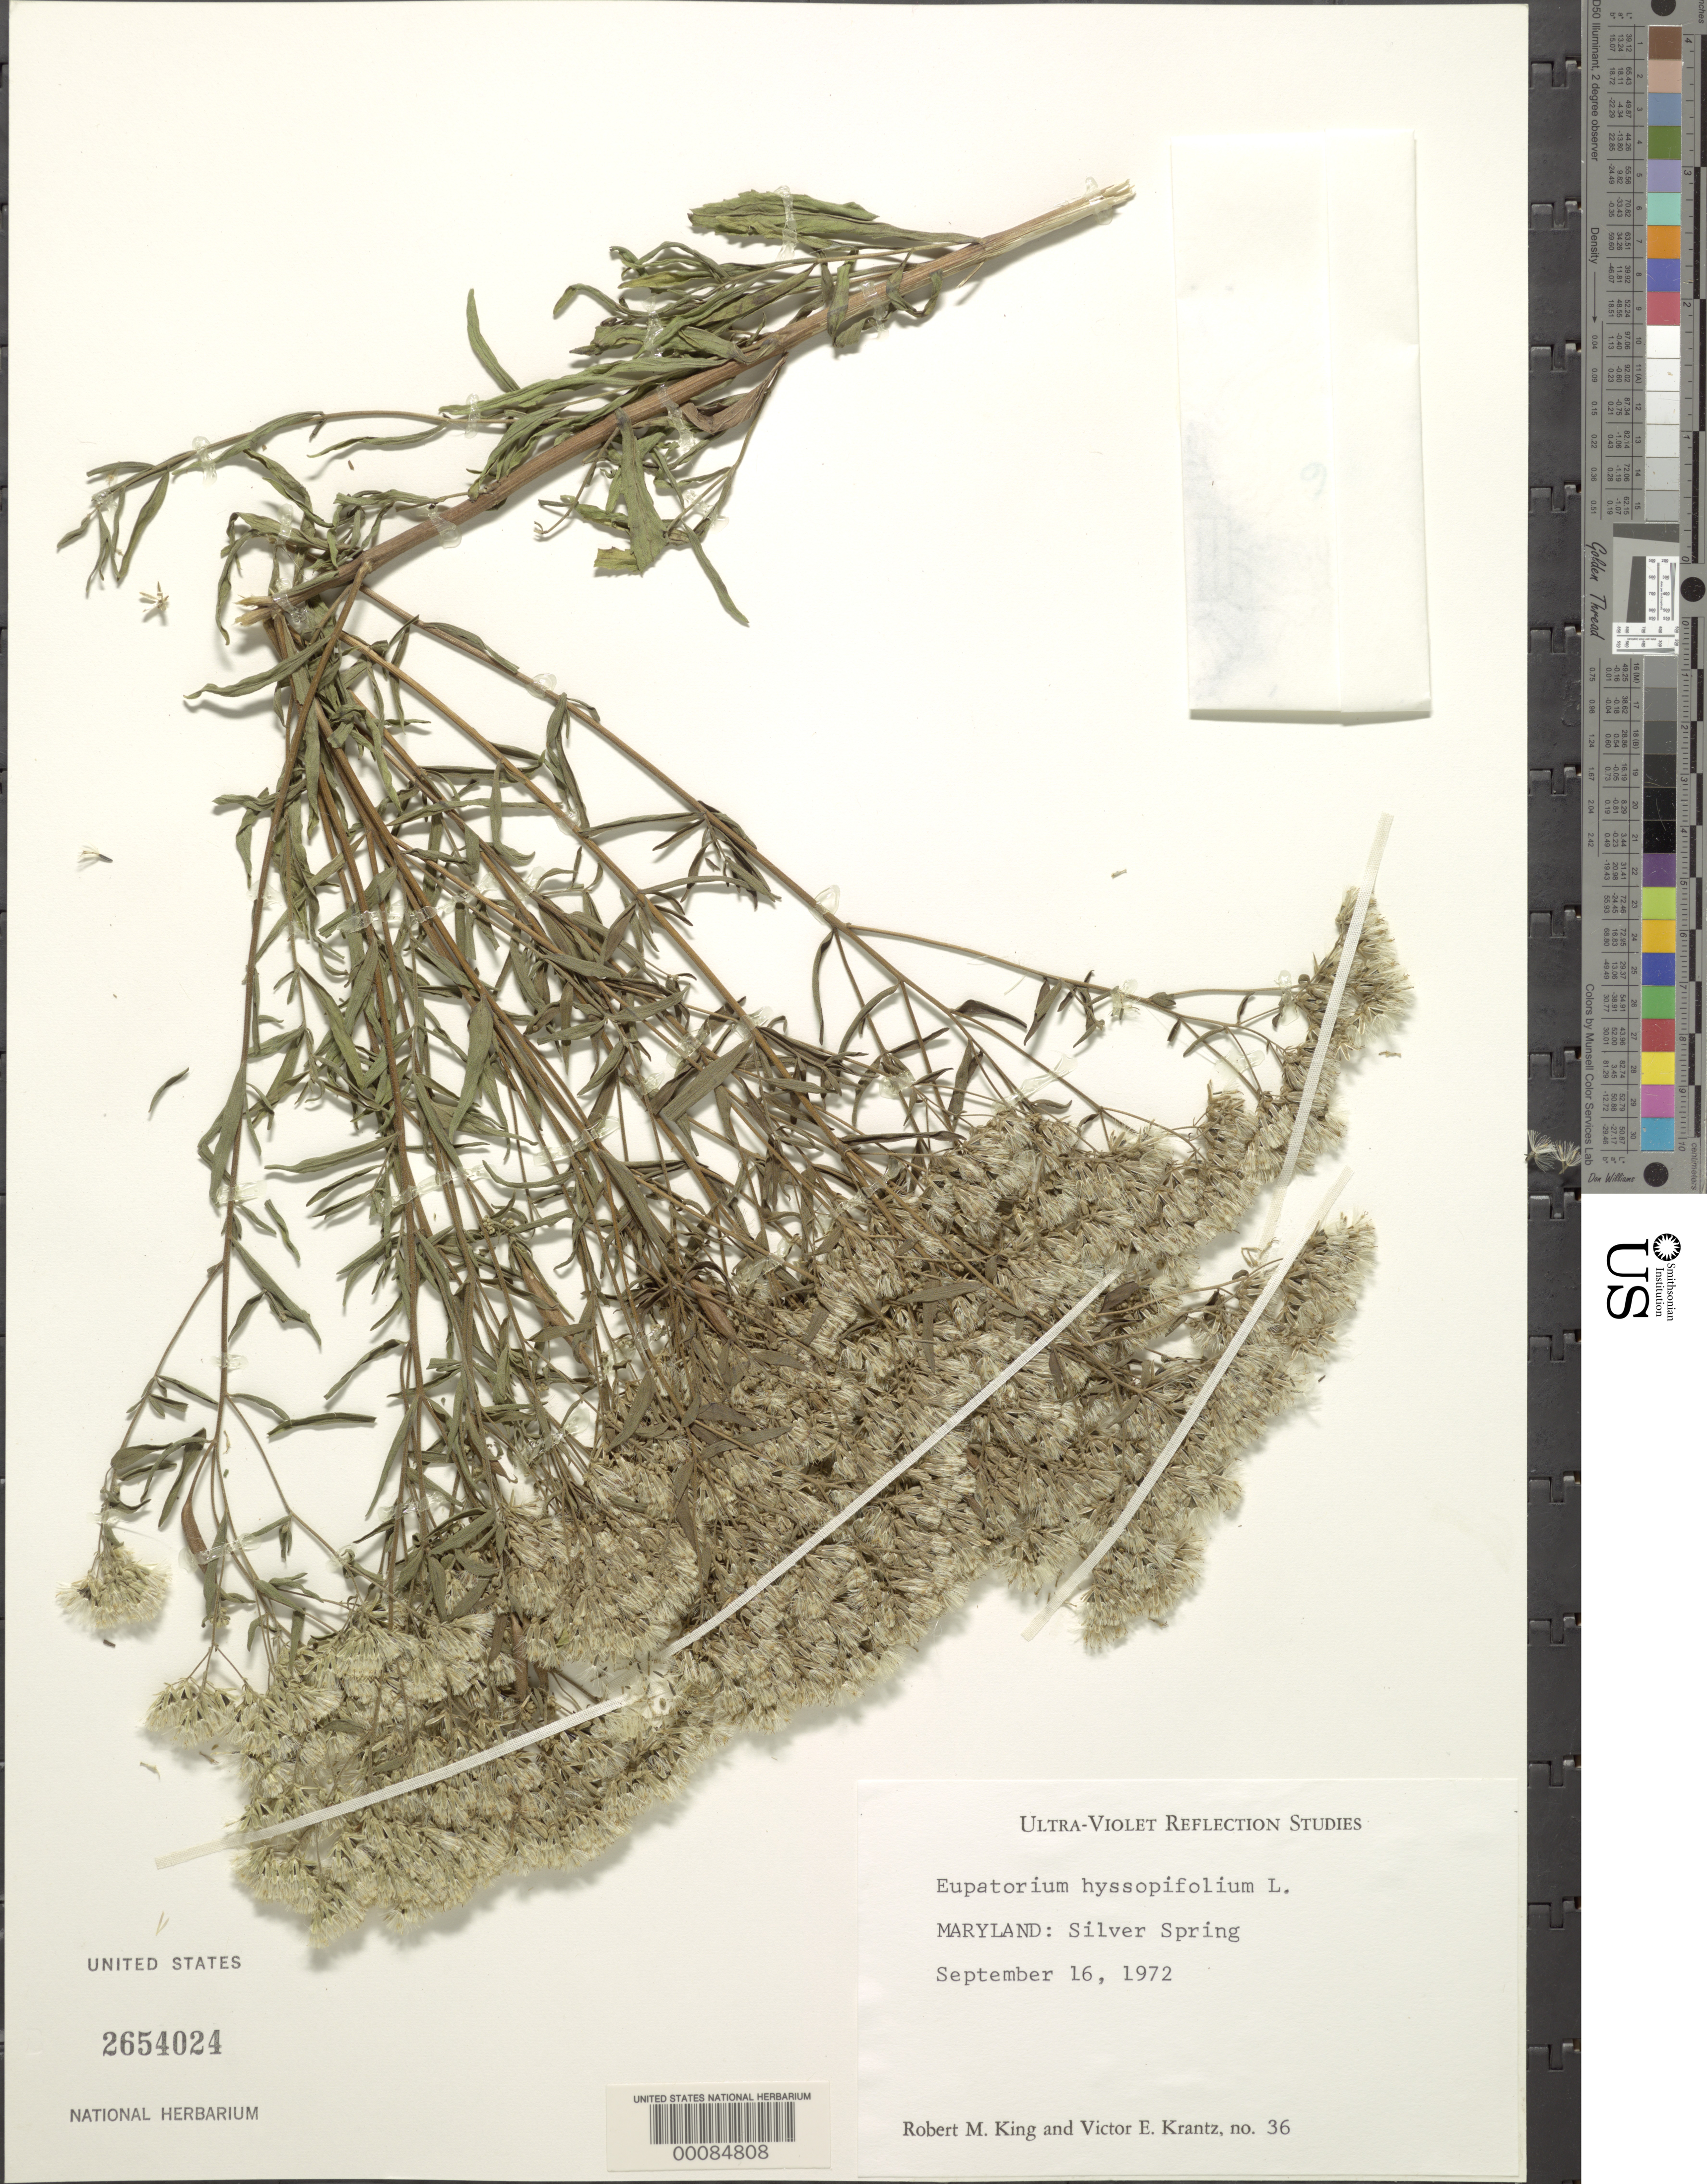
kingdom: Plantae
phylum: Tracheophyta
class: Magnoliopsida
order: Asterales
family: Asteraceae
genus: Eupatorium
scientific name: Eupatorium hyssopifolium var. laciniatum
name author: A. Gray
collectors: R. M. King & V. Krantz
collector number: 36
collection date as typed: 16 Sep 1972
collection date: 1972-09-16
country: United States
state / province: Maryland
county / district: Montgomery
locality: Silver Spring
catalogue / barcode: US 2654024